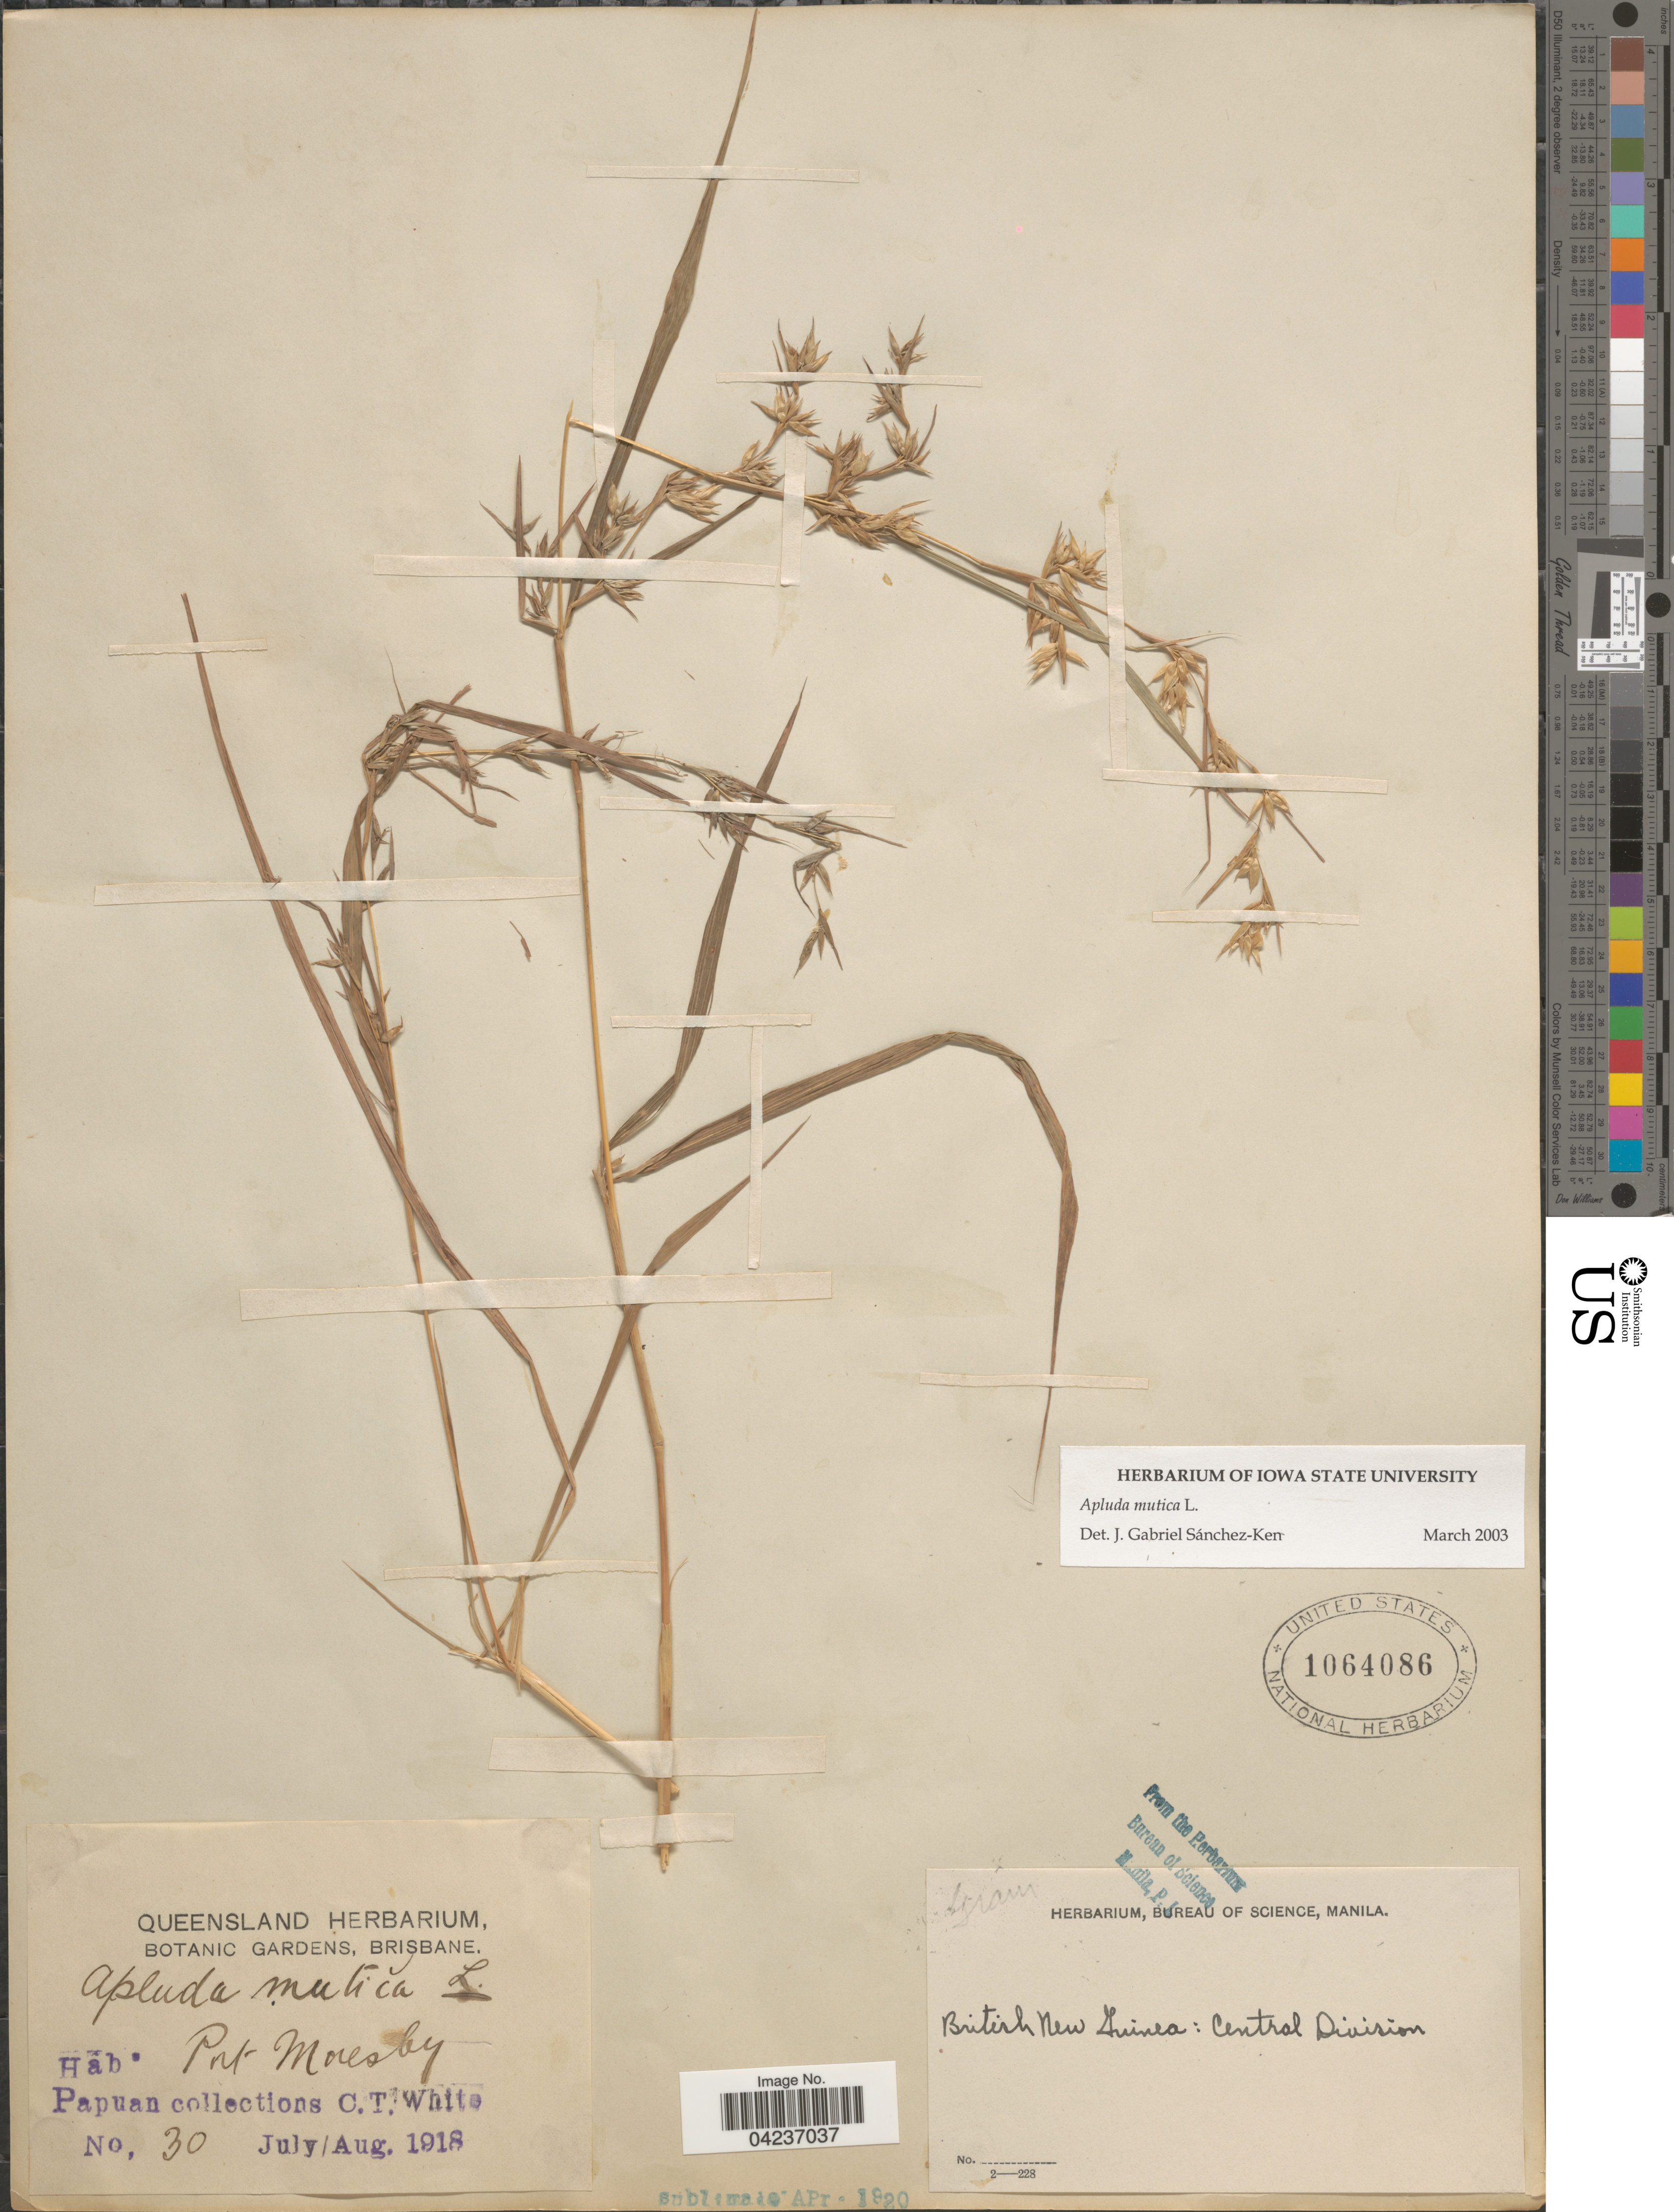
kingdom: Plantae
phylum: Tracheophyta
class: Liliopsida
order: Poales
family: Poaceae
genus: Apluda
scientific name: Apluda mutica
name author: L.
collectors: C. T. White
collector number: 30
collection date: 1918-07/1918-08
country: Papua New Guinea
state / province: Central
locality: Port Moresby. British New Guinea: Central Division.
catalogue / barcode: US 1064086